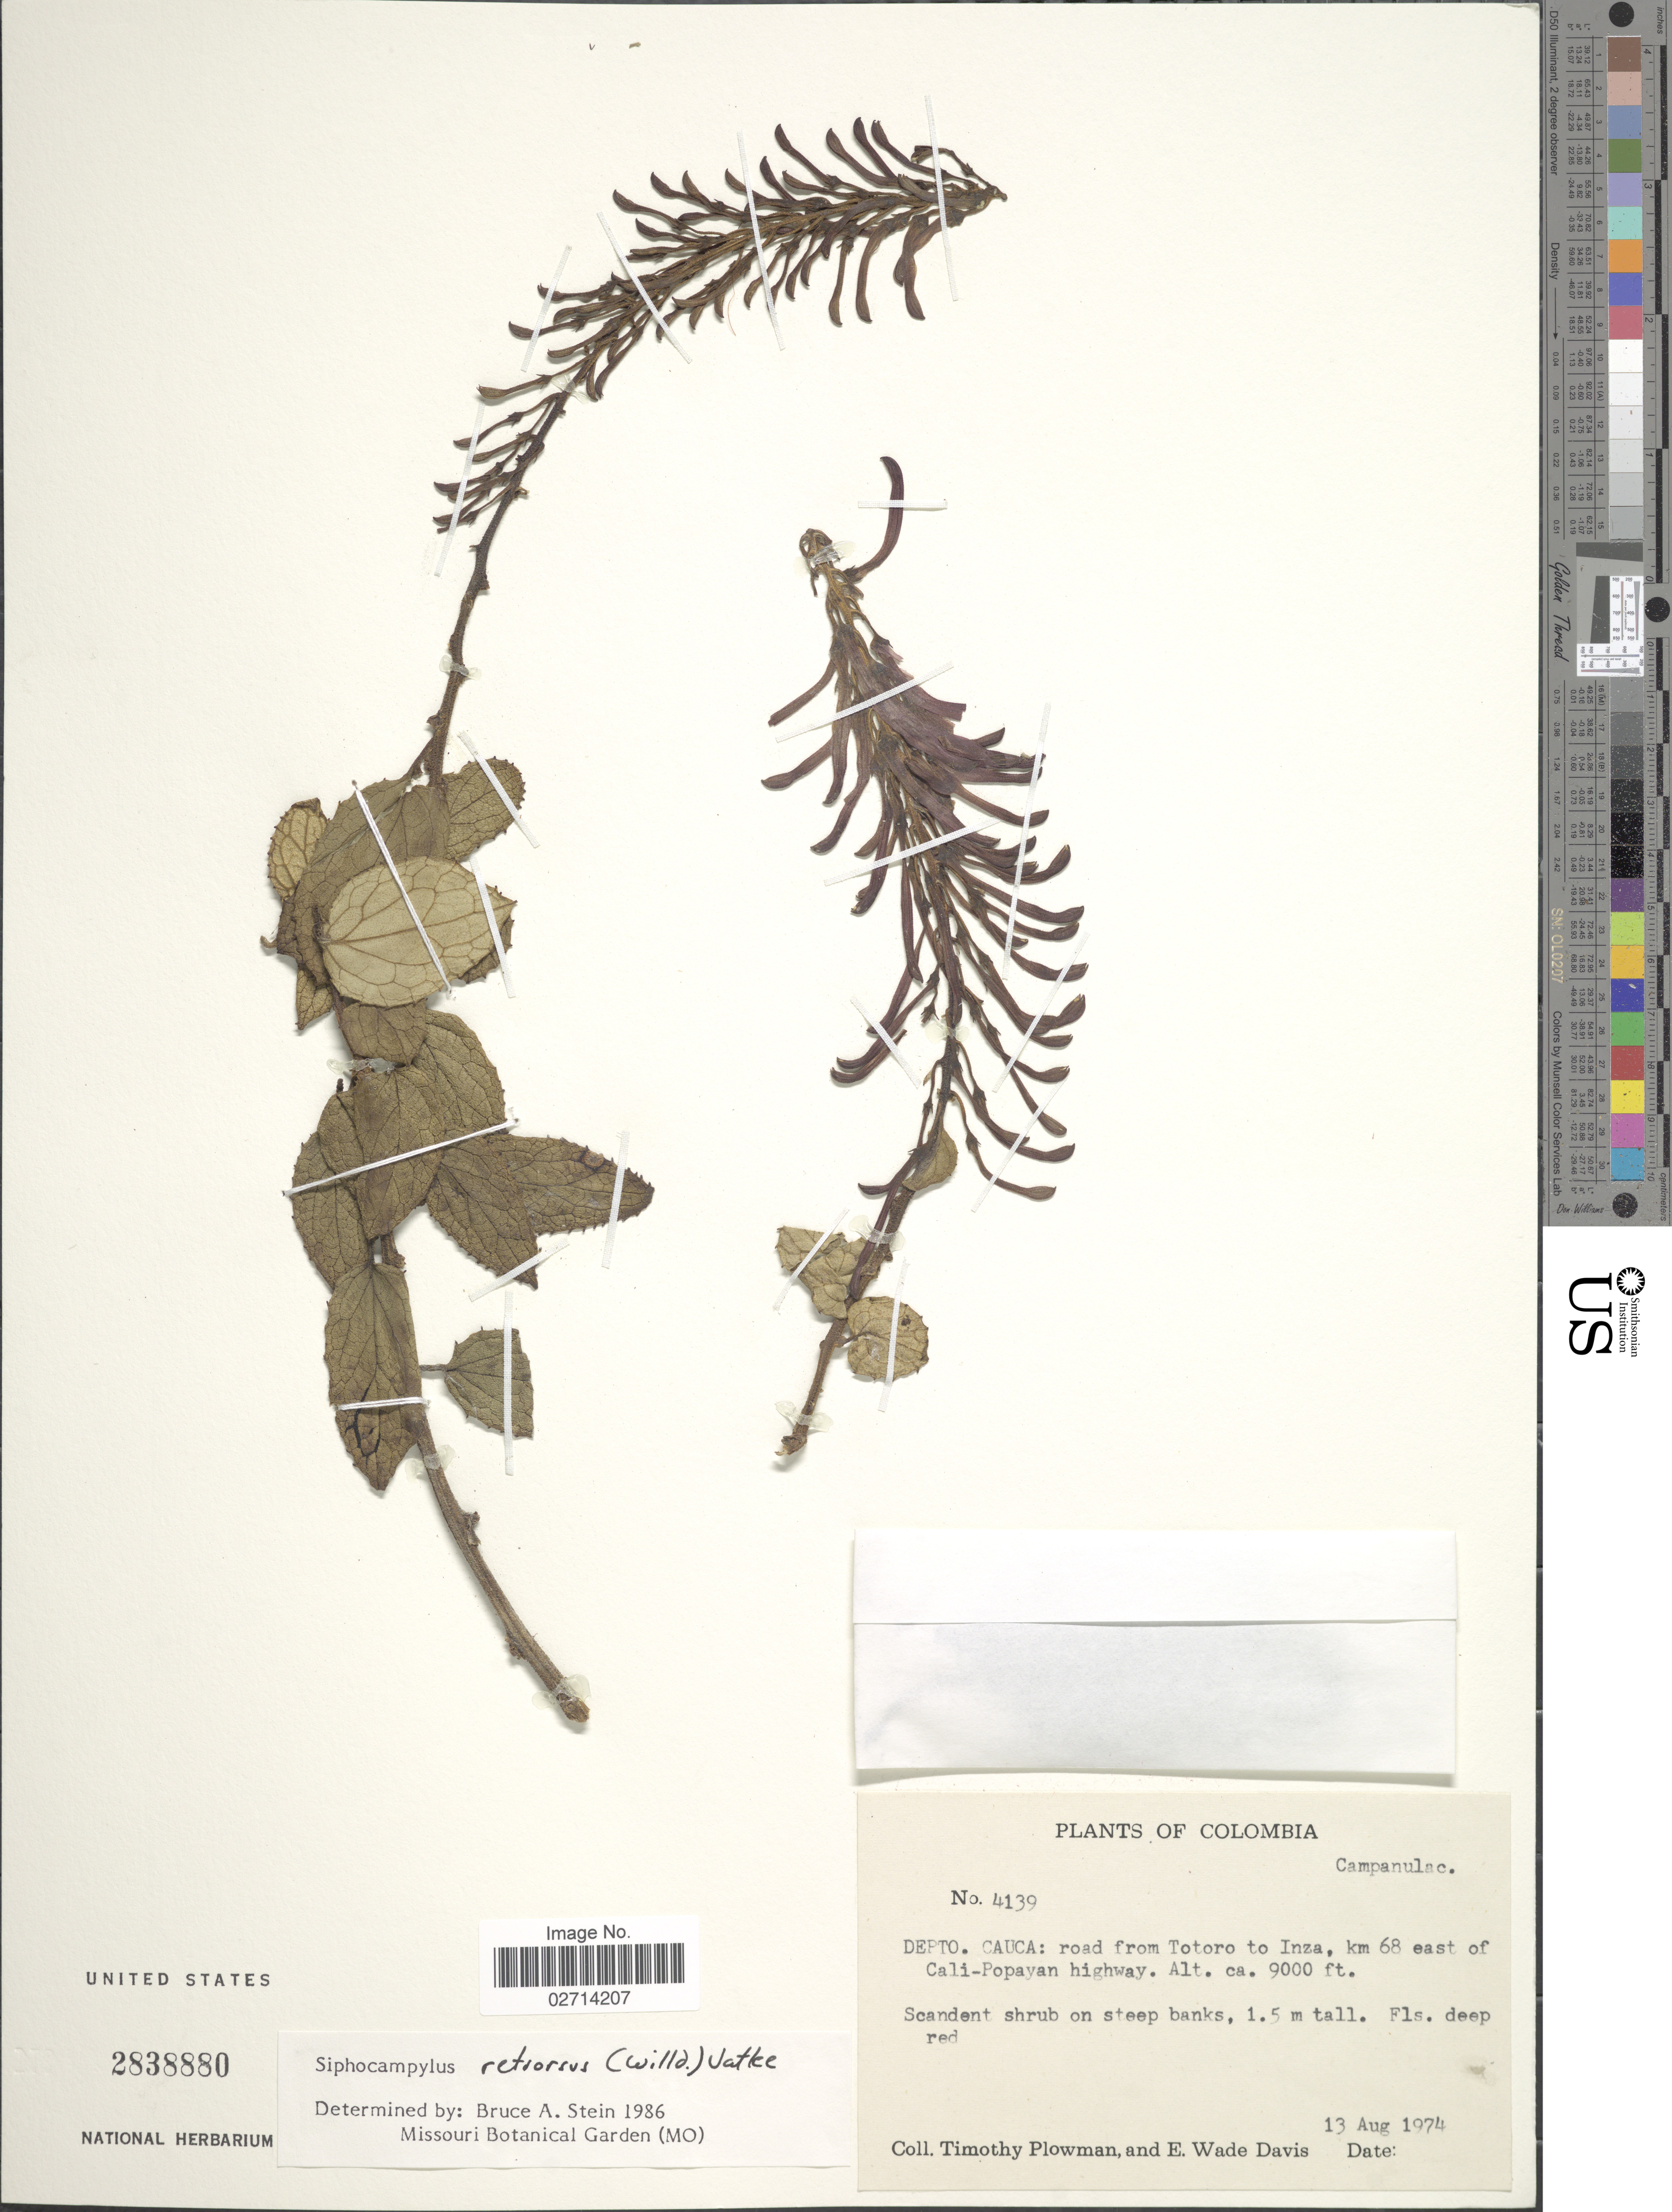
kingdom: Plantae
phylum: Tracheophyta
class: Magnoliopsida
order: Asterales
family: Campanulaceae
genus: Siphocampylus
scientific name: Siphocampylus retrorsus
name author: (Willd. ex Schult.) Vatke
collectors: T. Plowman & E. Wade-Davis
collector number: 4139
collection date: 1974-08-13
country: Colombia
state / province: Cauca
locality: Road from Totoro to Inza, km 68 east of Cali-Popayan highway, on steep banks.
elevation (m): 2743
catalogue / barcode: US 2838880